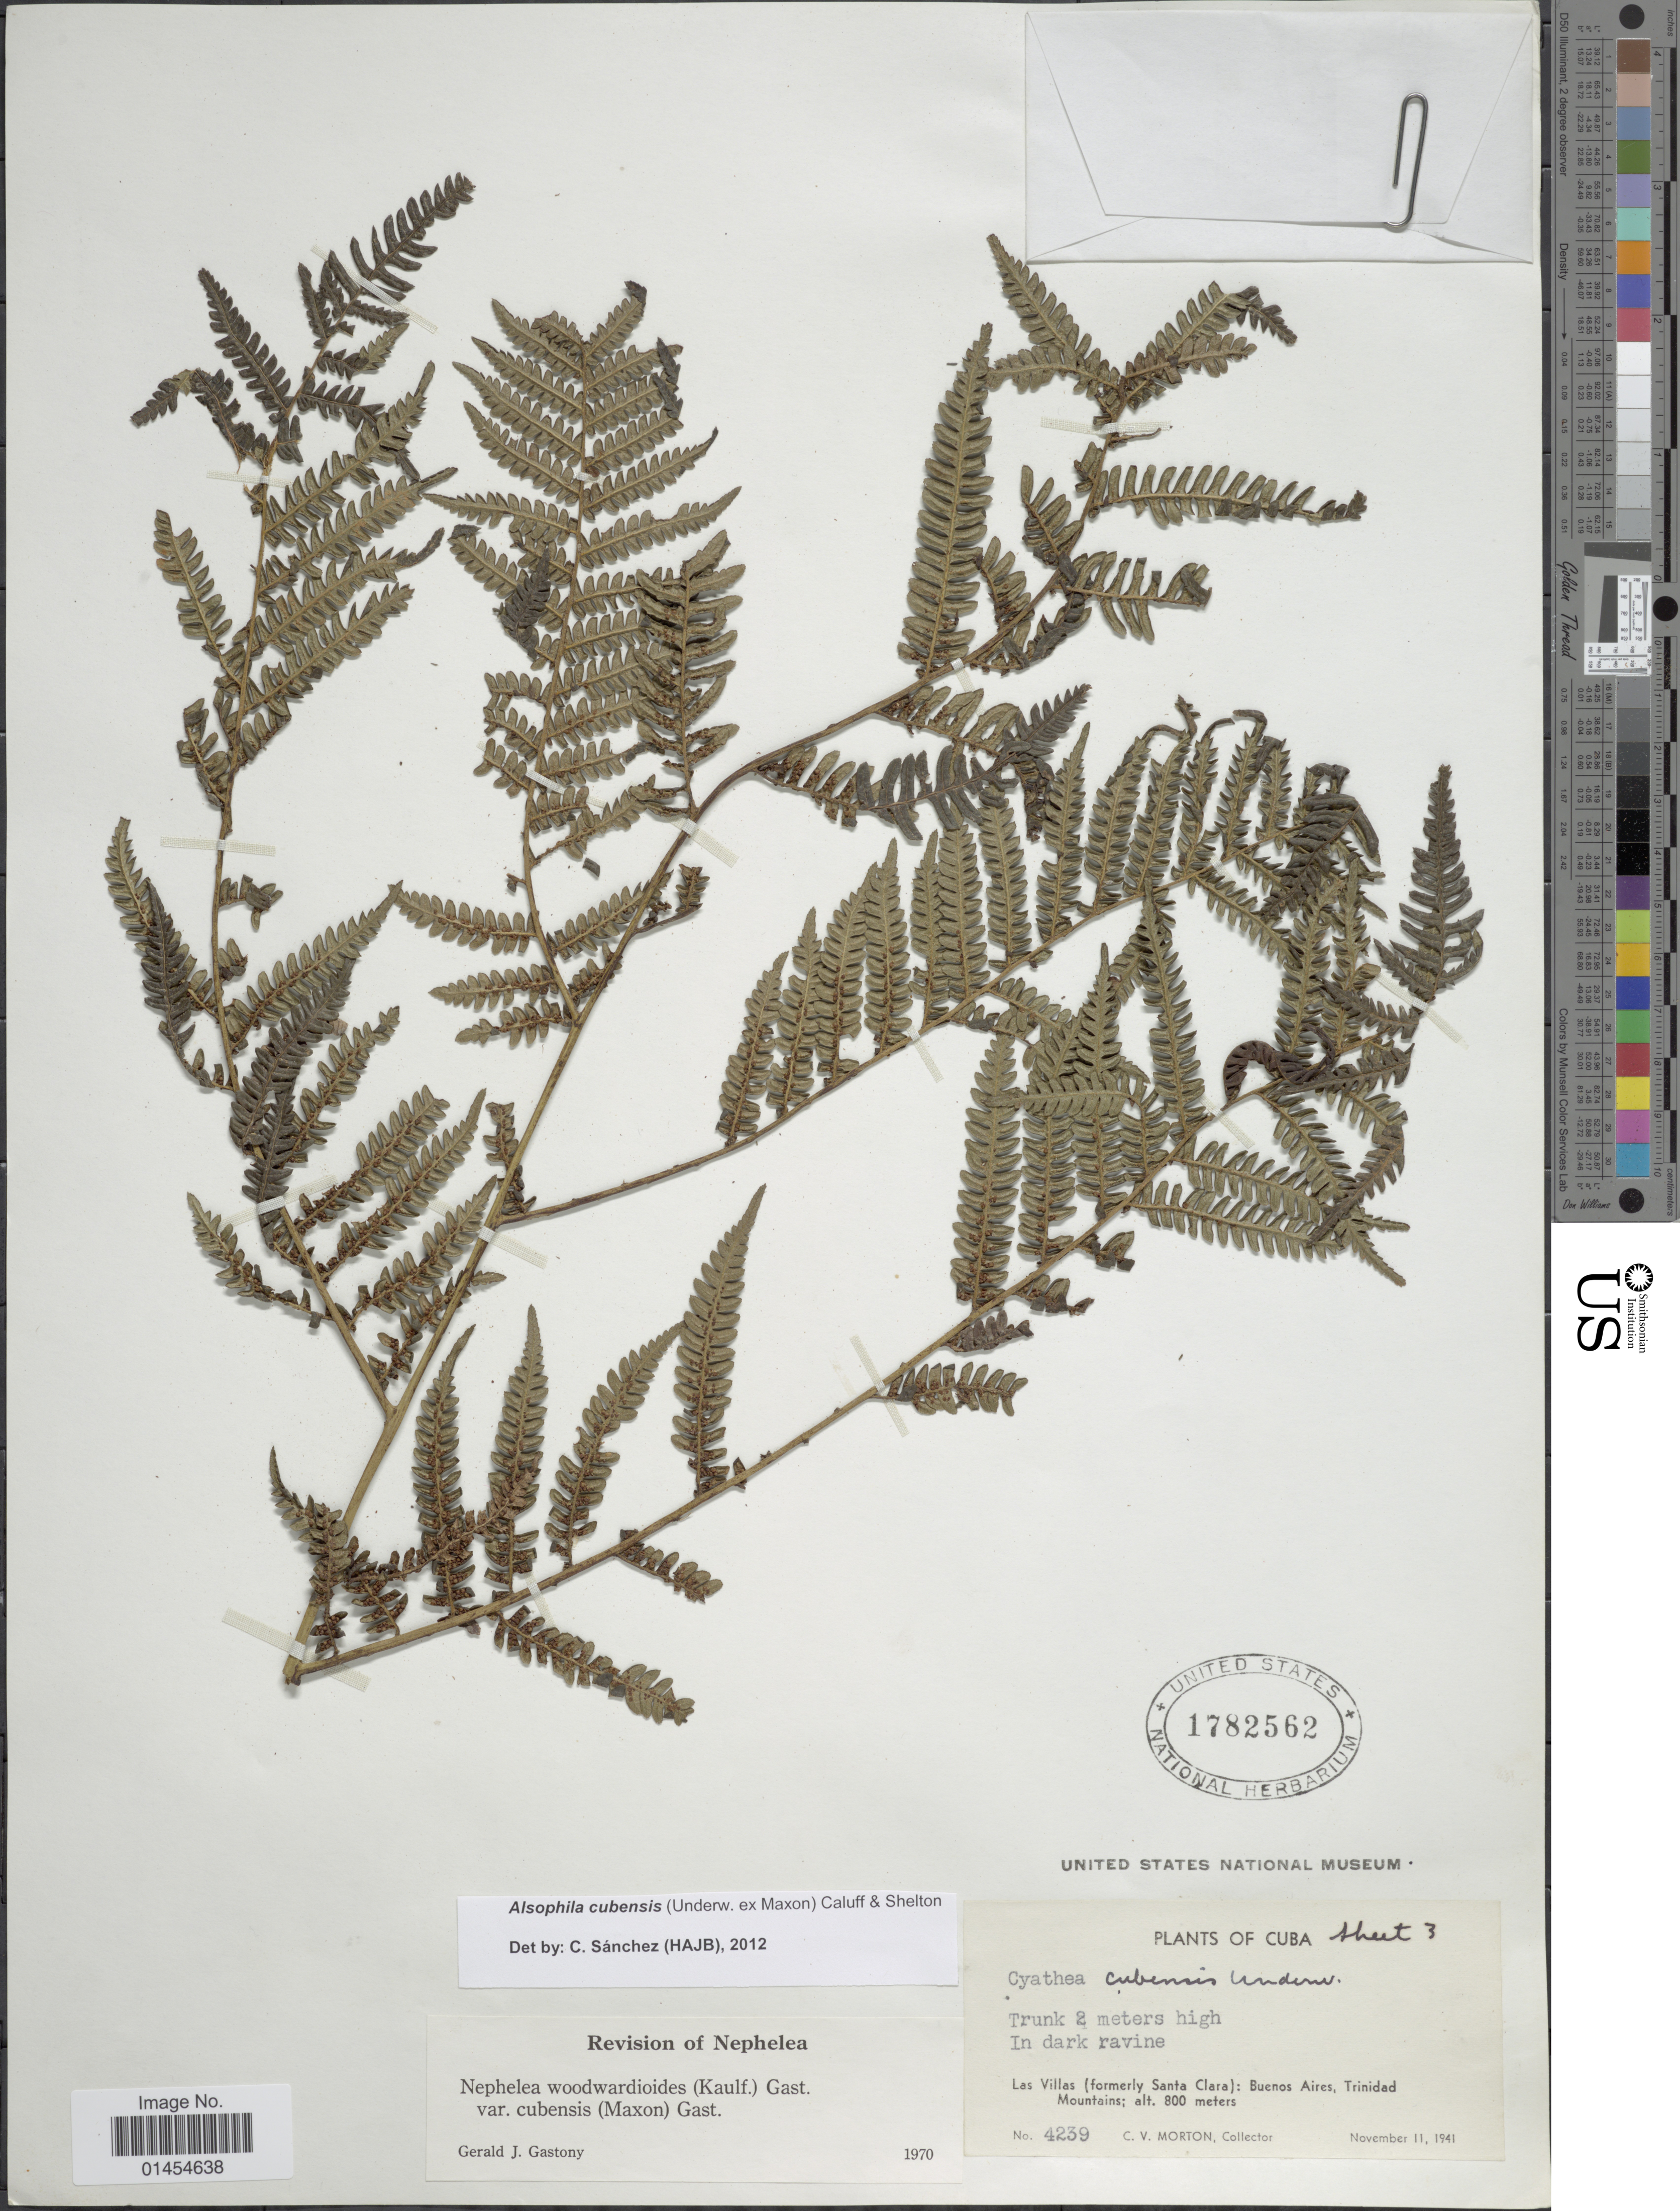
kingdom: Plantae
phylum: Tracheophyta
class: Polypodiopsida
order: Cyatheales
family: Cyatheaceae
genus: Alsophila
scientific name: Alsophila cubensis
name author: (Underw. ex Maxon) Caluff & Shelton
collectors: C. V. Morton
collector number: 4239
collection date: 1941-11-11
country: Cuba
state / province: Las Villas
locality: (formerly Santa Clara): Buenos Aires, Trinidad Mountains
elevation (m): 800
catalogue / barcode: US 1782562